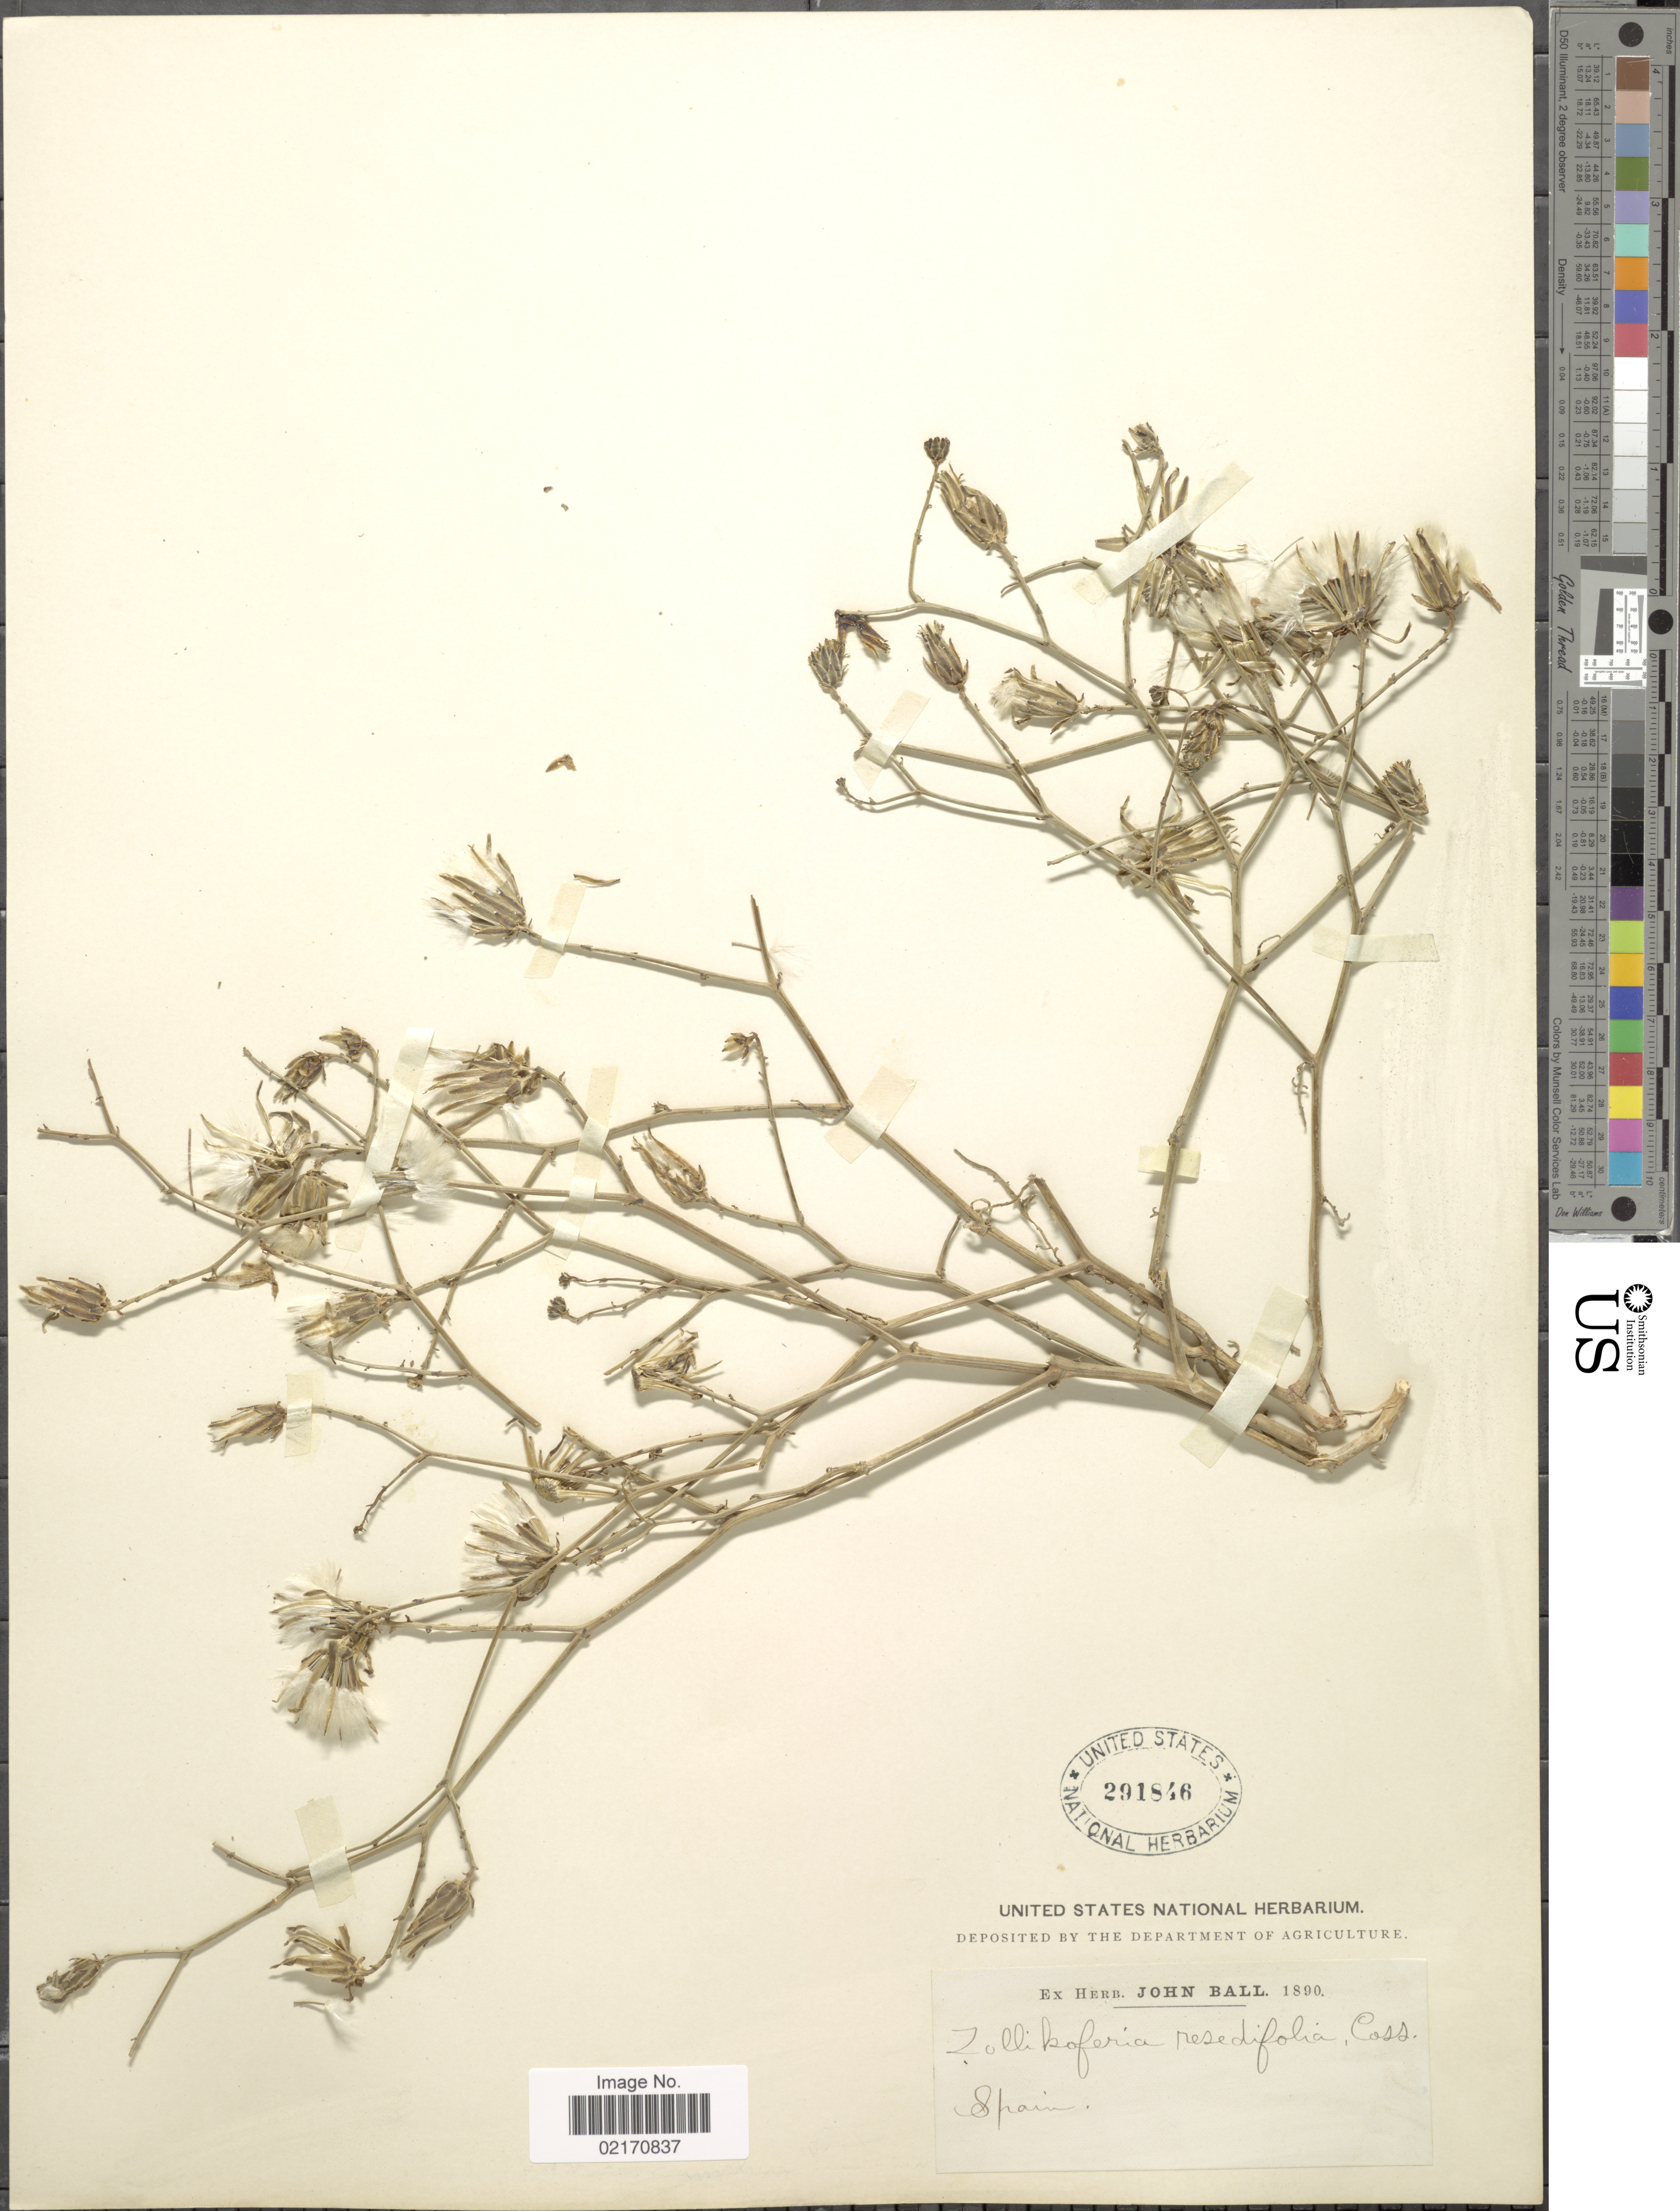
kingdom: Plantae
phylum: Tracheophyta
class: Magnoliopsida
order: Asterales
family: Asteraceae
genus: Launaea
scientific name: Launaea fragilis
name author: (Asso) Pau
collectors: J. Ball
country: Spain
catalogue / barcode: US 291846